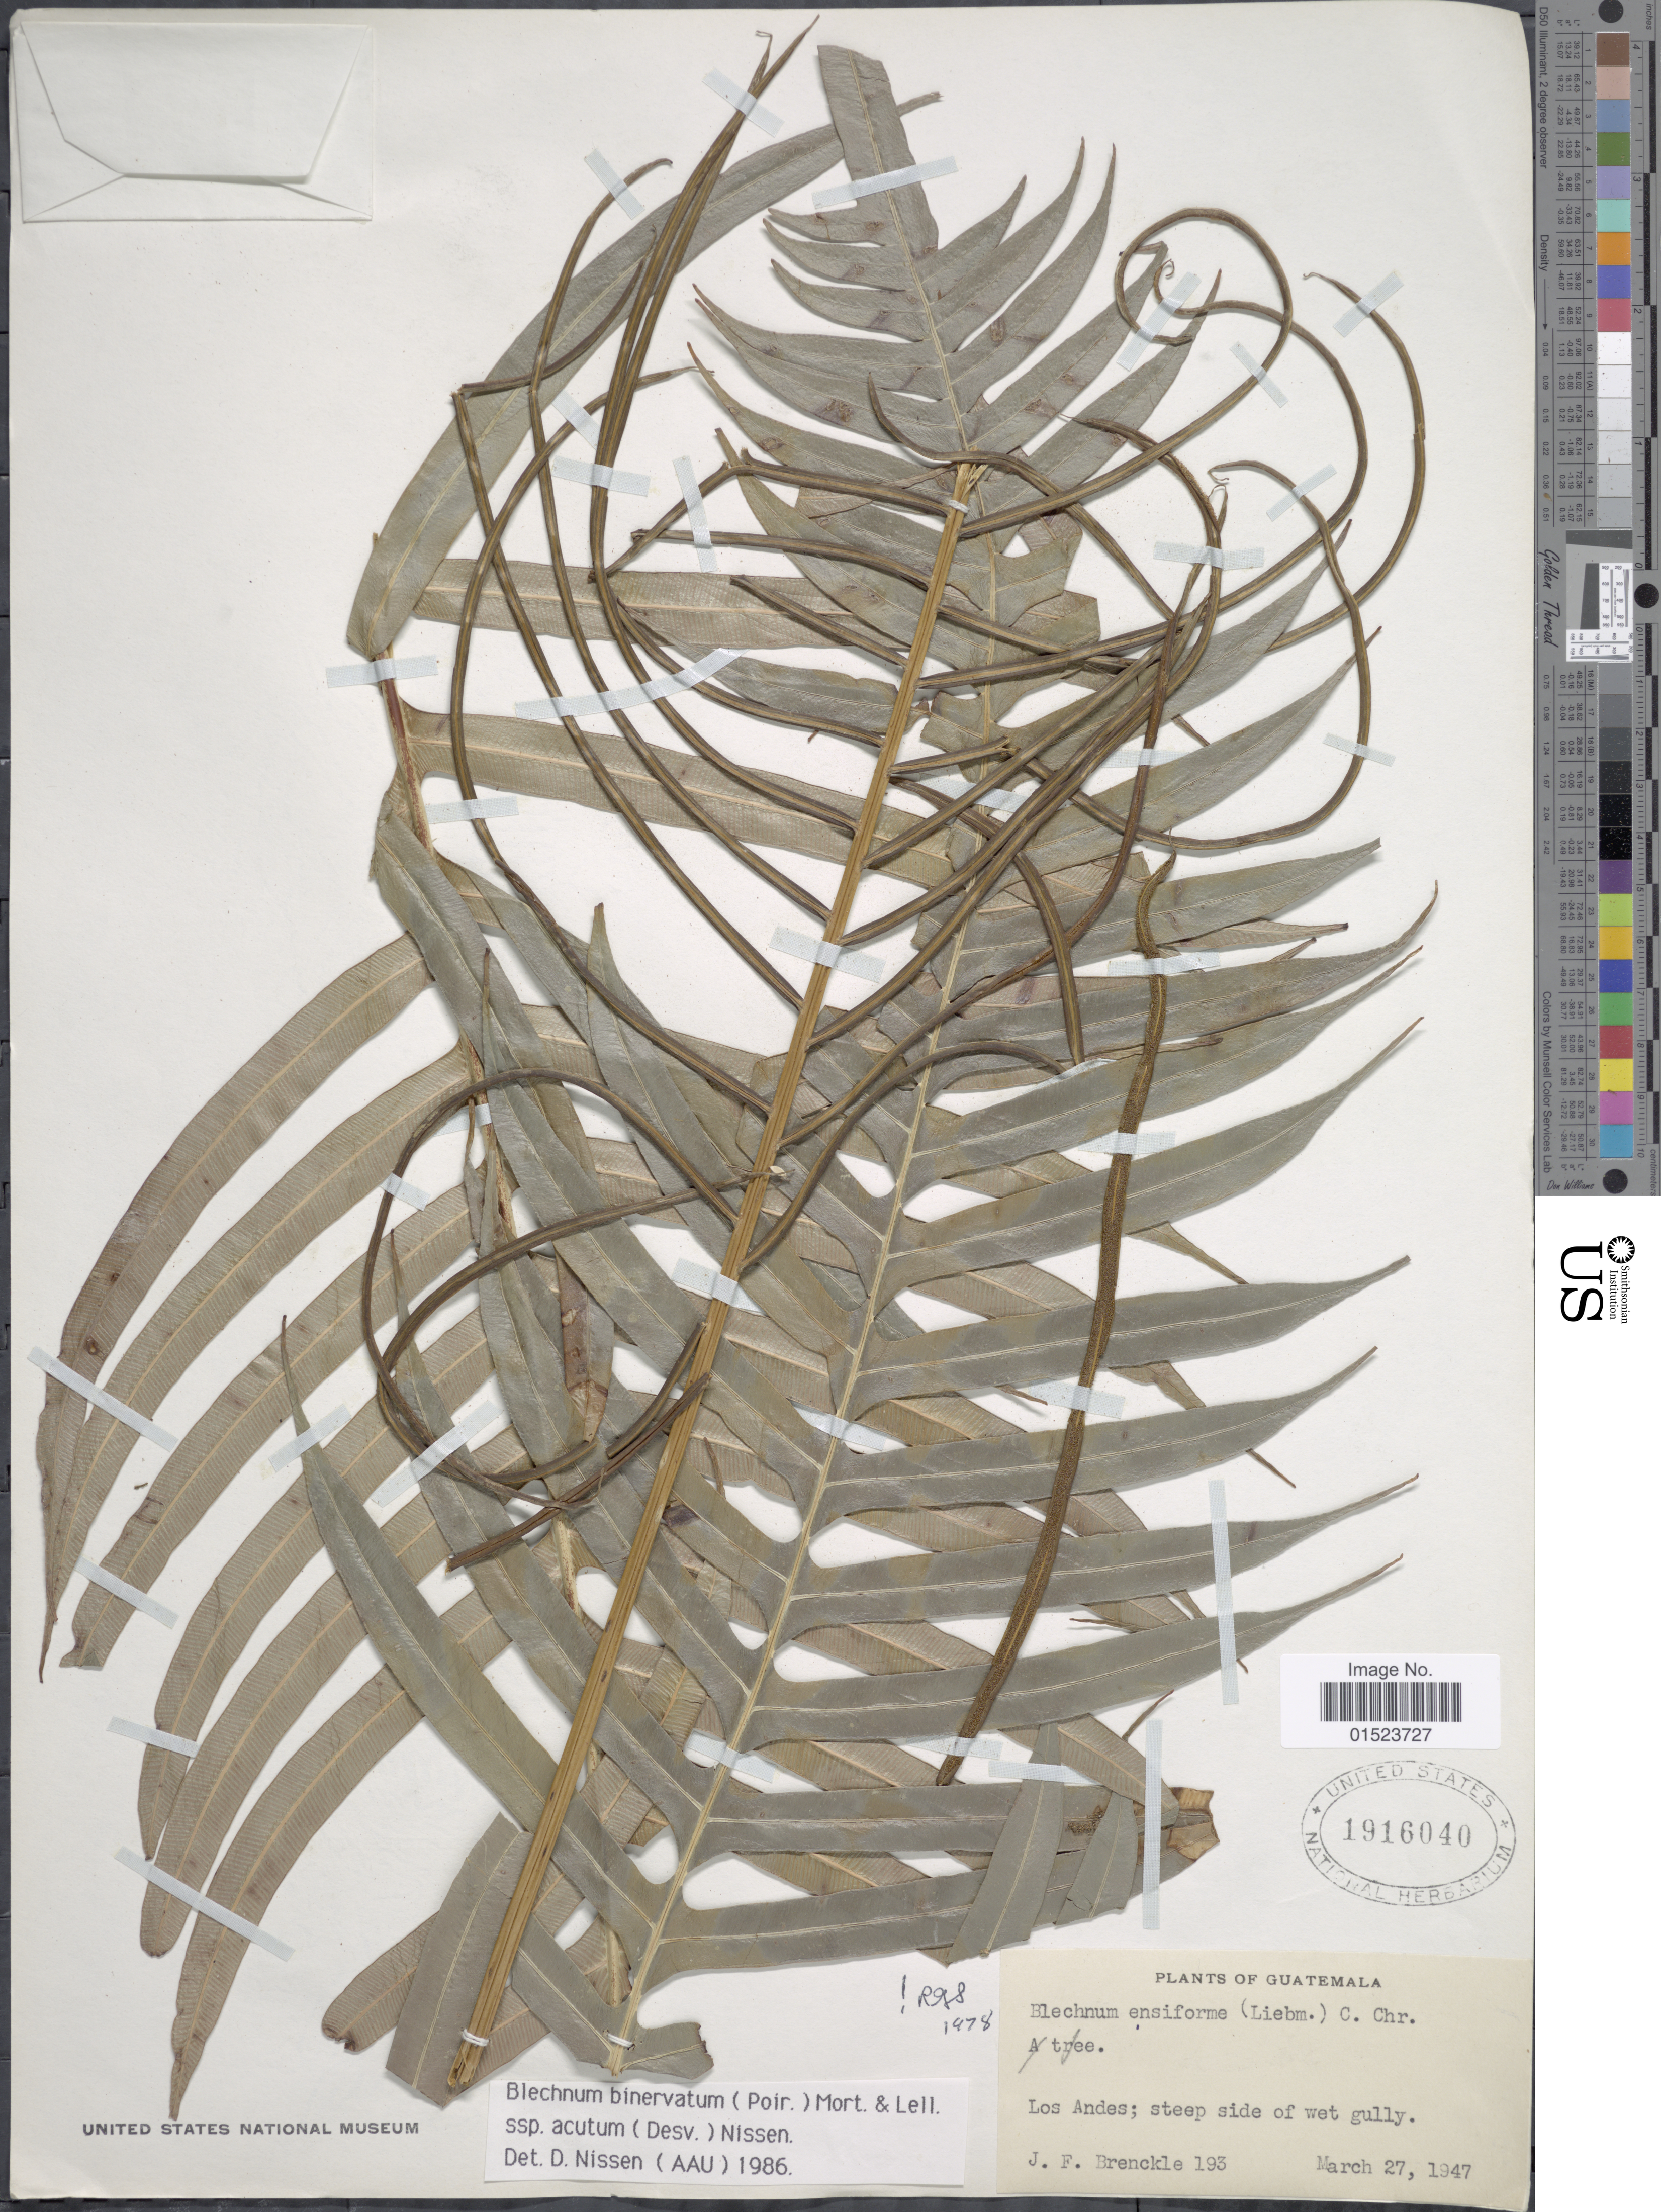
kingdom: Plantae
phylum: Tracheophyta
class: Polypodiopsida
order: Polypodiales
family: Blechnaceae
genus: Blechnum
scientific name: Blechnum ensiforme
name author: (Liebm.) C. Chr.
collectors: J. Brenckle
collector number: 193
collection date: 1947-03-27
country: Guatemala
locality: Los Andes; steep side of wet gully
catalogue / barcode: US 1916040